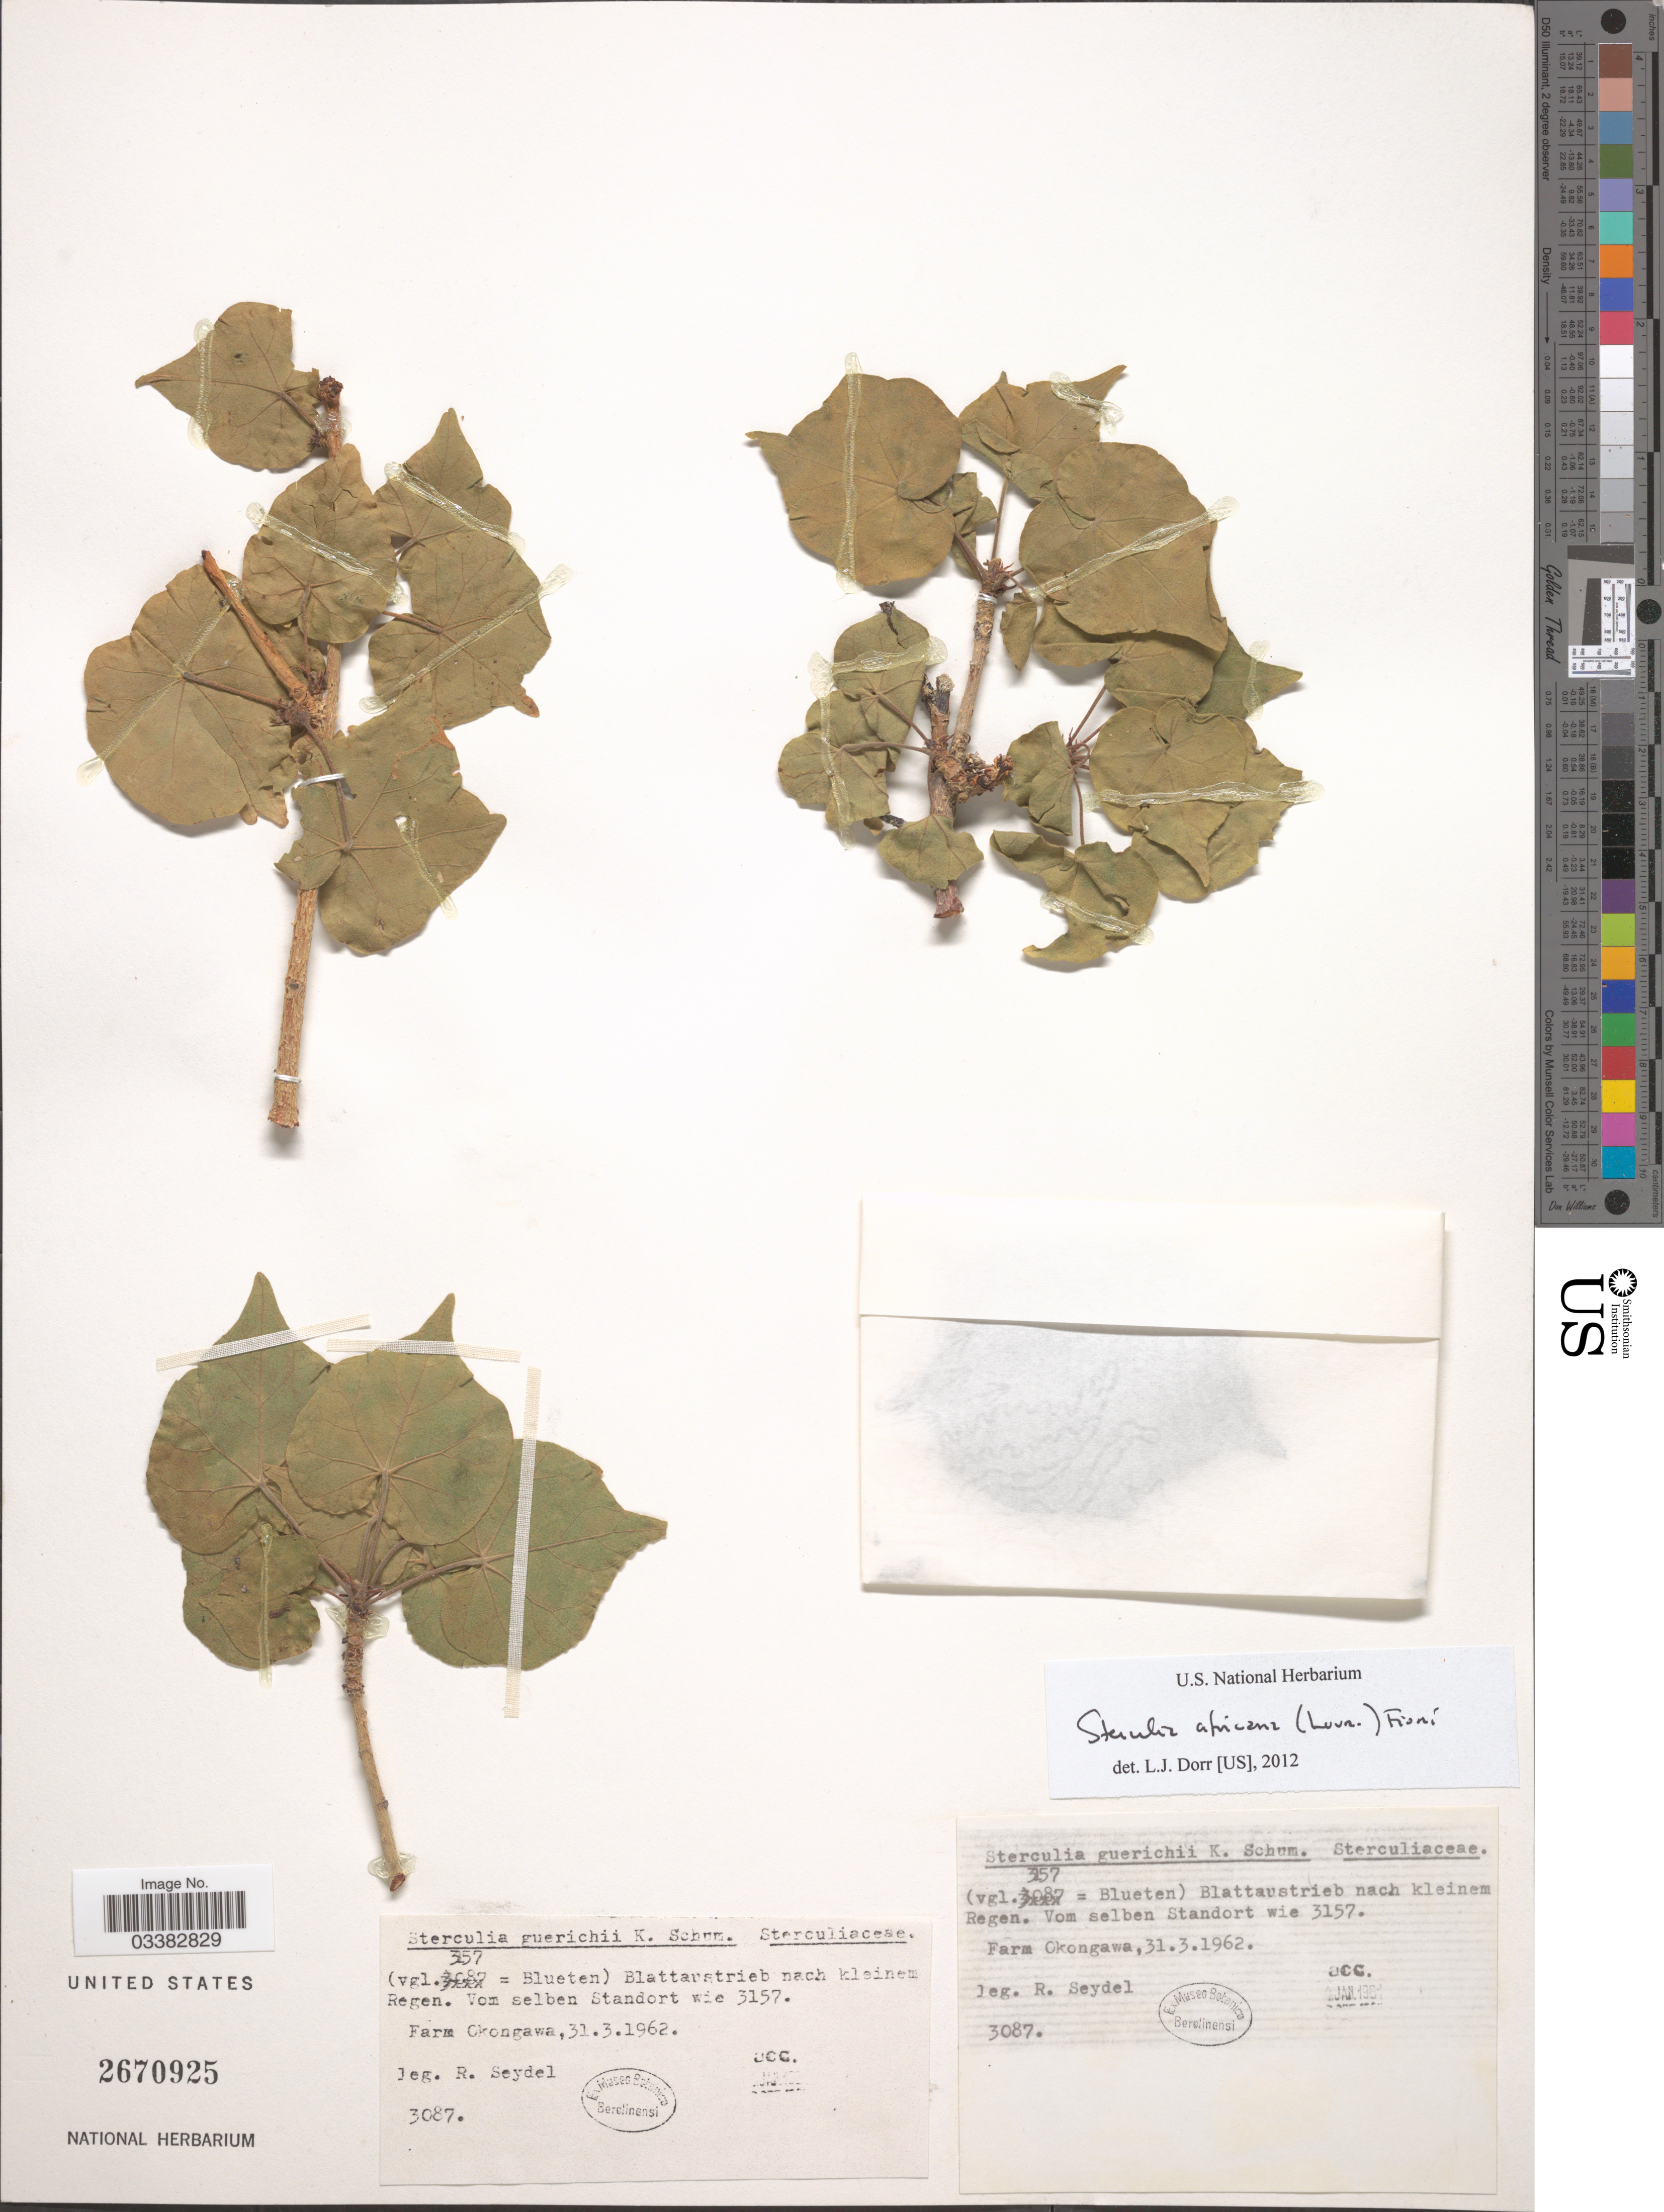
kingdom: Plantae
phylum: Tracheophyta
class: Magnoliopsida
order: Malvales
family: Malvaceae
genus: Sterculia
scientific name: Sterculia africana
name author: (Lour.) Fiori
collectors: R. Seydel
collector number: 3087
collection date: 1962-03-31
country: Namibia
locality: Farm Okongawa.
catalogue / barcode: US 2670925